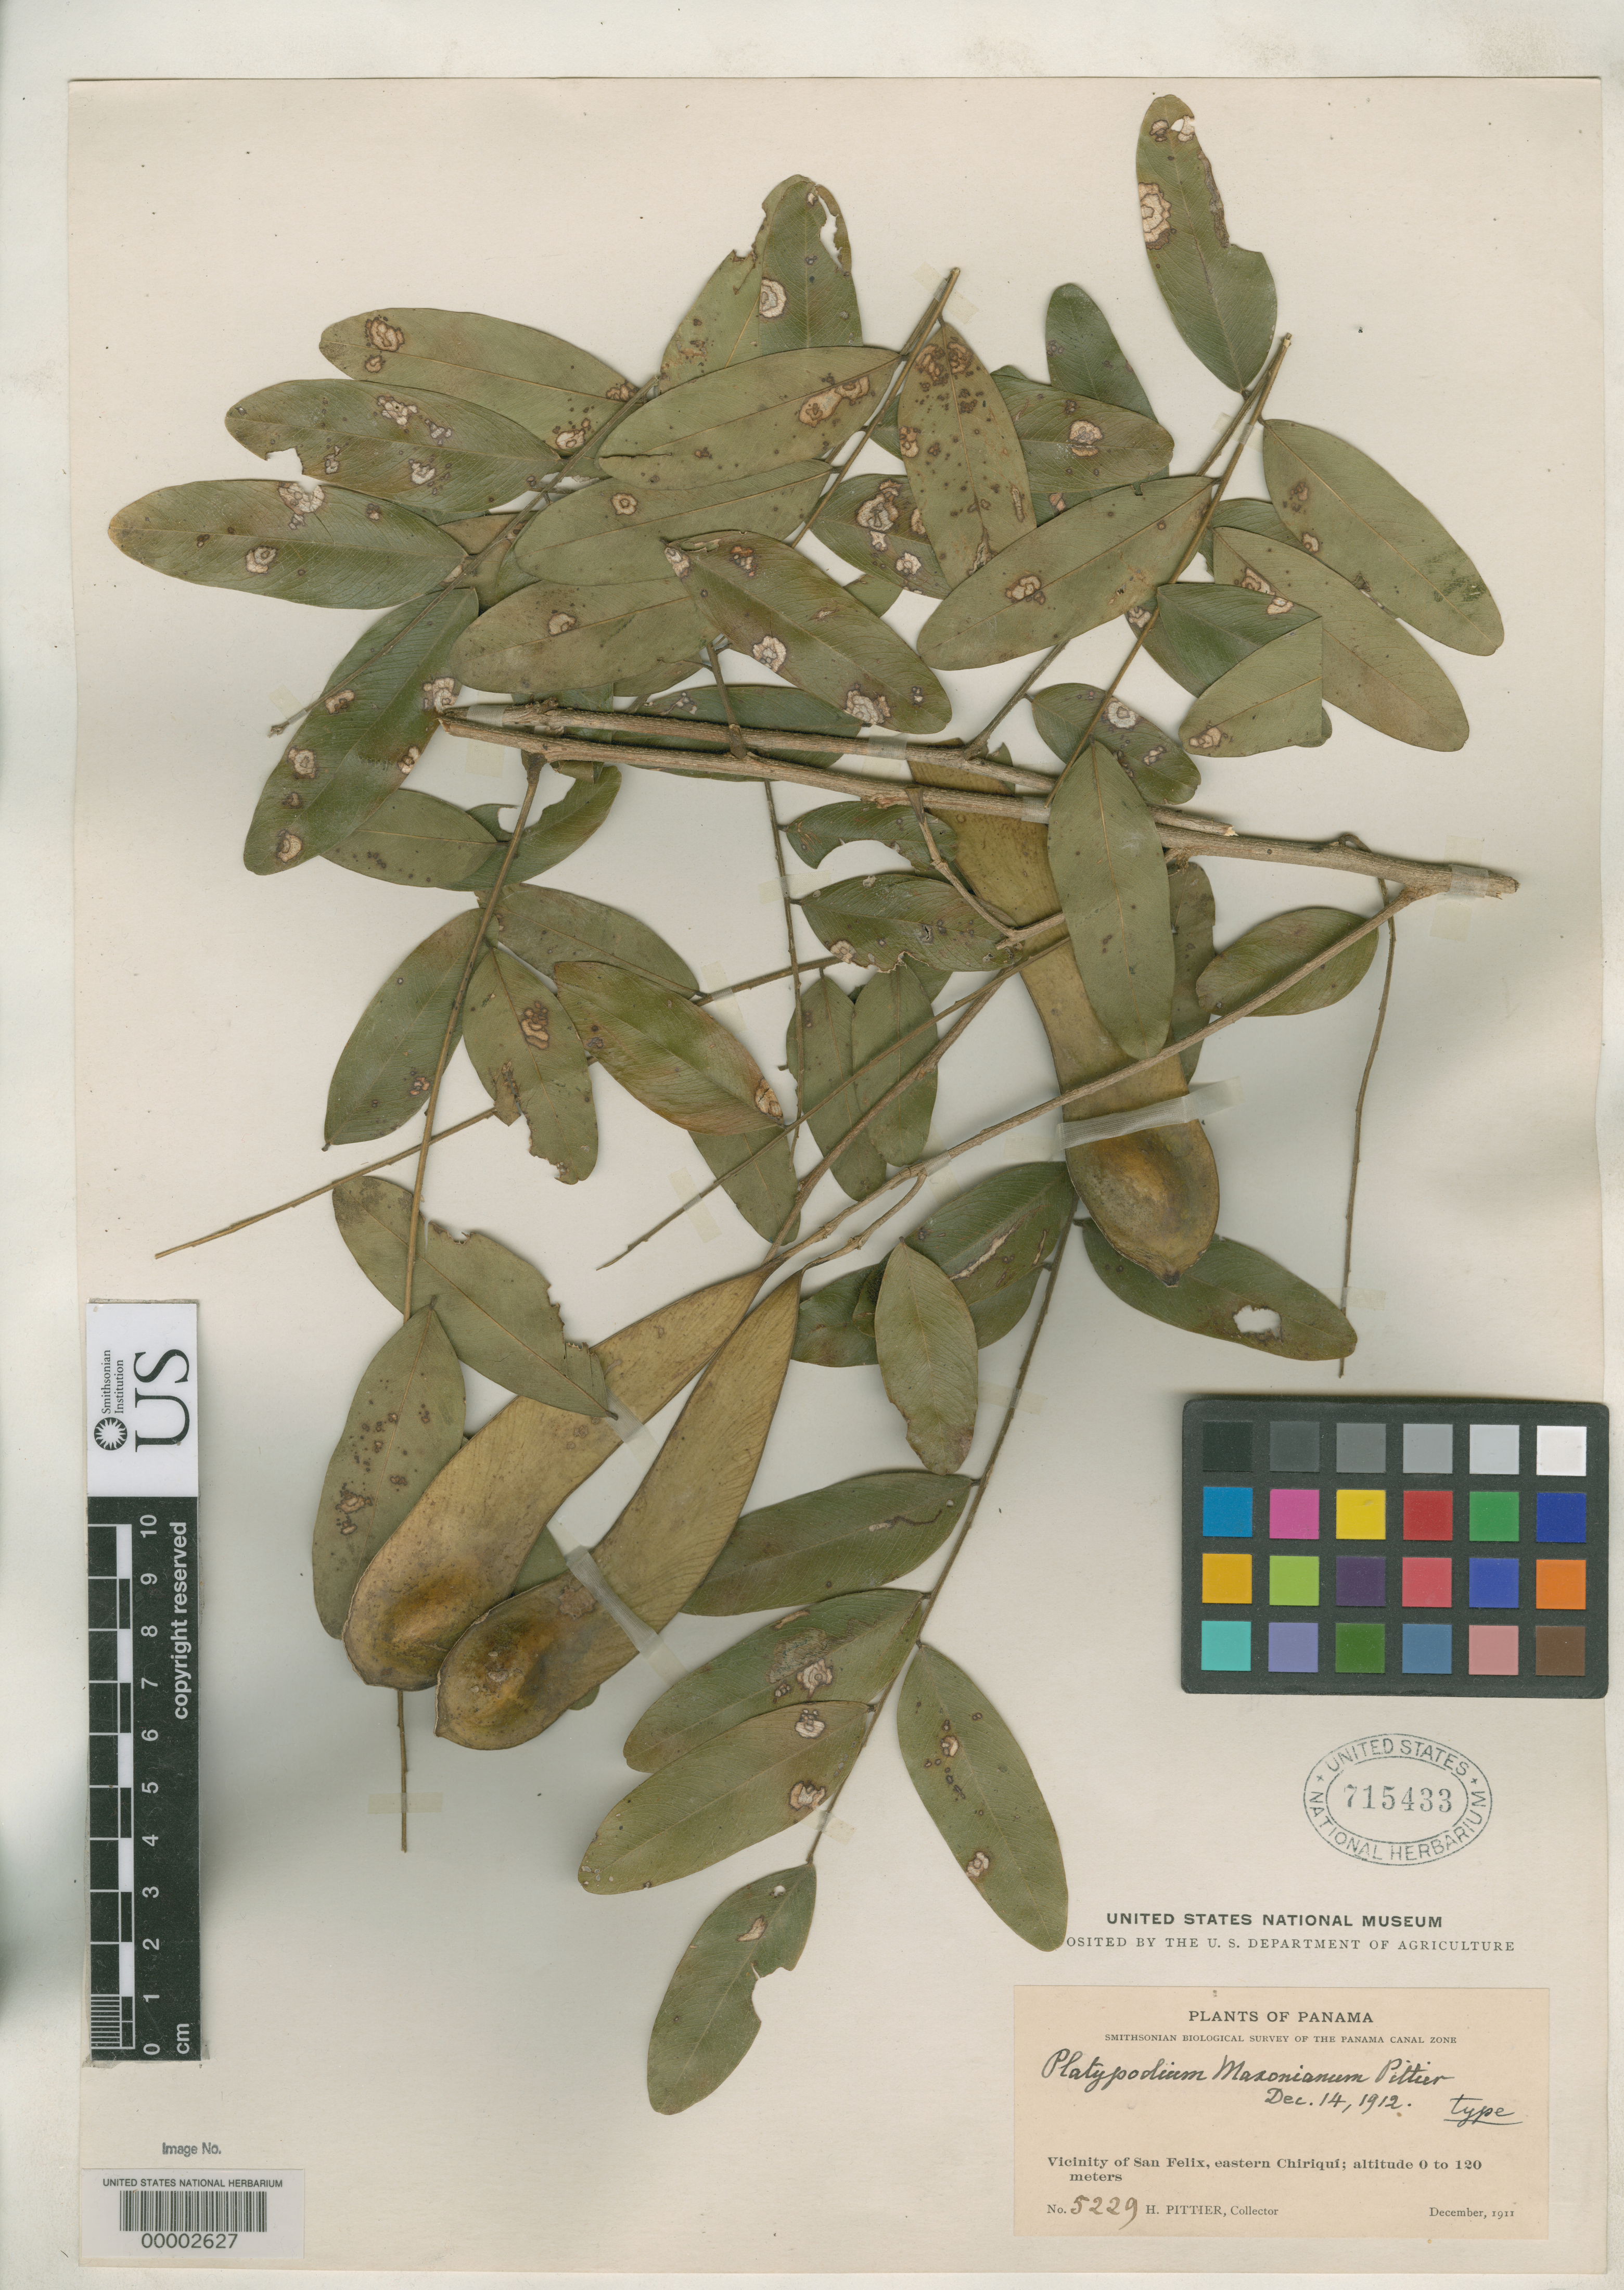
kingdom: Plantae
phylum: Tracheophyta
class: Magnoliopsida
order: Fabales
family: Fabaceae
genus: Platypodium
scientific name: Platypodium maxonianum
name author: Pittier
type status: Holotype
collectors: H. F. Pittier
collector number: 5229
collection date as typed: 19 Dec 1911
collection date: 1911-12-19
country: Panama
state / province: Chiriquí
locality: Near San Felix.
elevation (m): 100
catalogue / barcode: US 715433